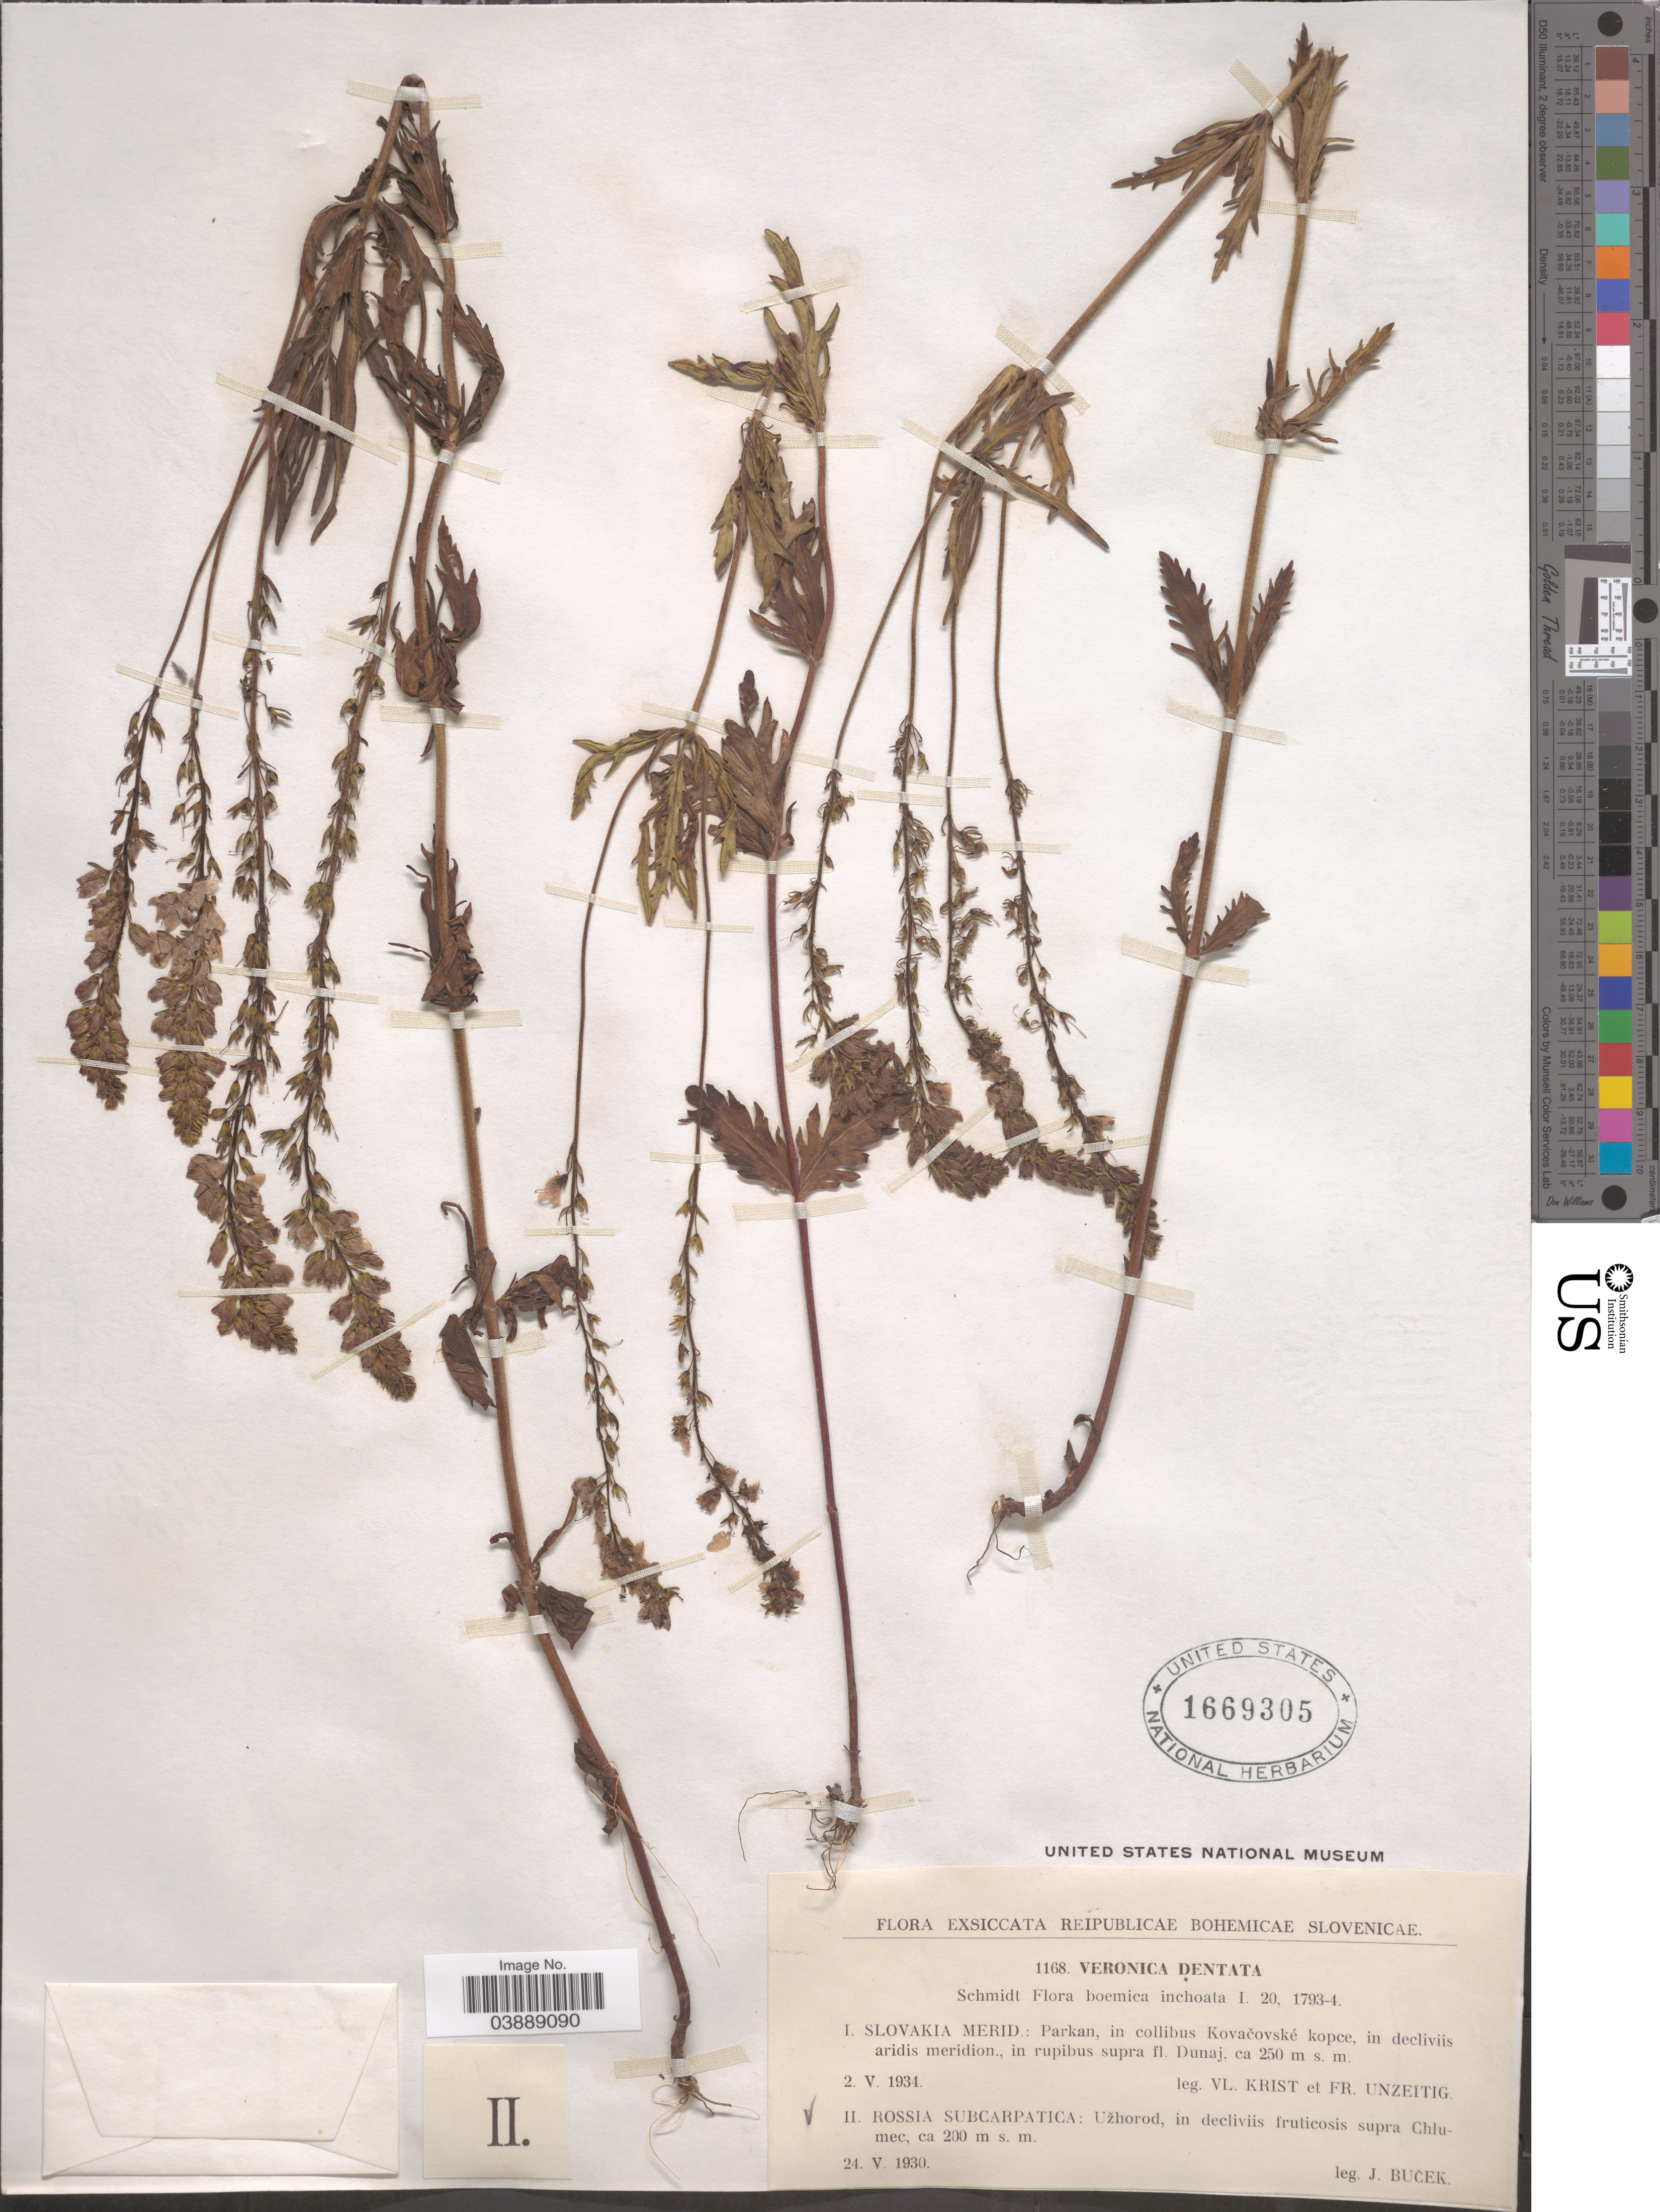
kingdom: Plantae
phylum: Tracheophyta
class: Magnoliopsida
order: Lamiales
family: Plantaginaceae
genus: Veronica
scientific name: Veronica dentata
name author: F.W. Schmidt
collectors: J. Bucek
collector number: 1168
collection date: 1930-05-24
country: Czechia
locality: Reipublicae Bohemicae Slovenicae. Rossia Subcarpatica: Uzhorod, in decliviis fruticosis supra Chlumec.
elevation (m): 200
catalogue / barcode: US 1669305